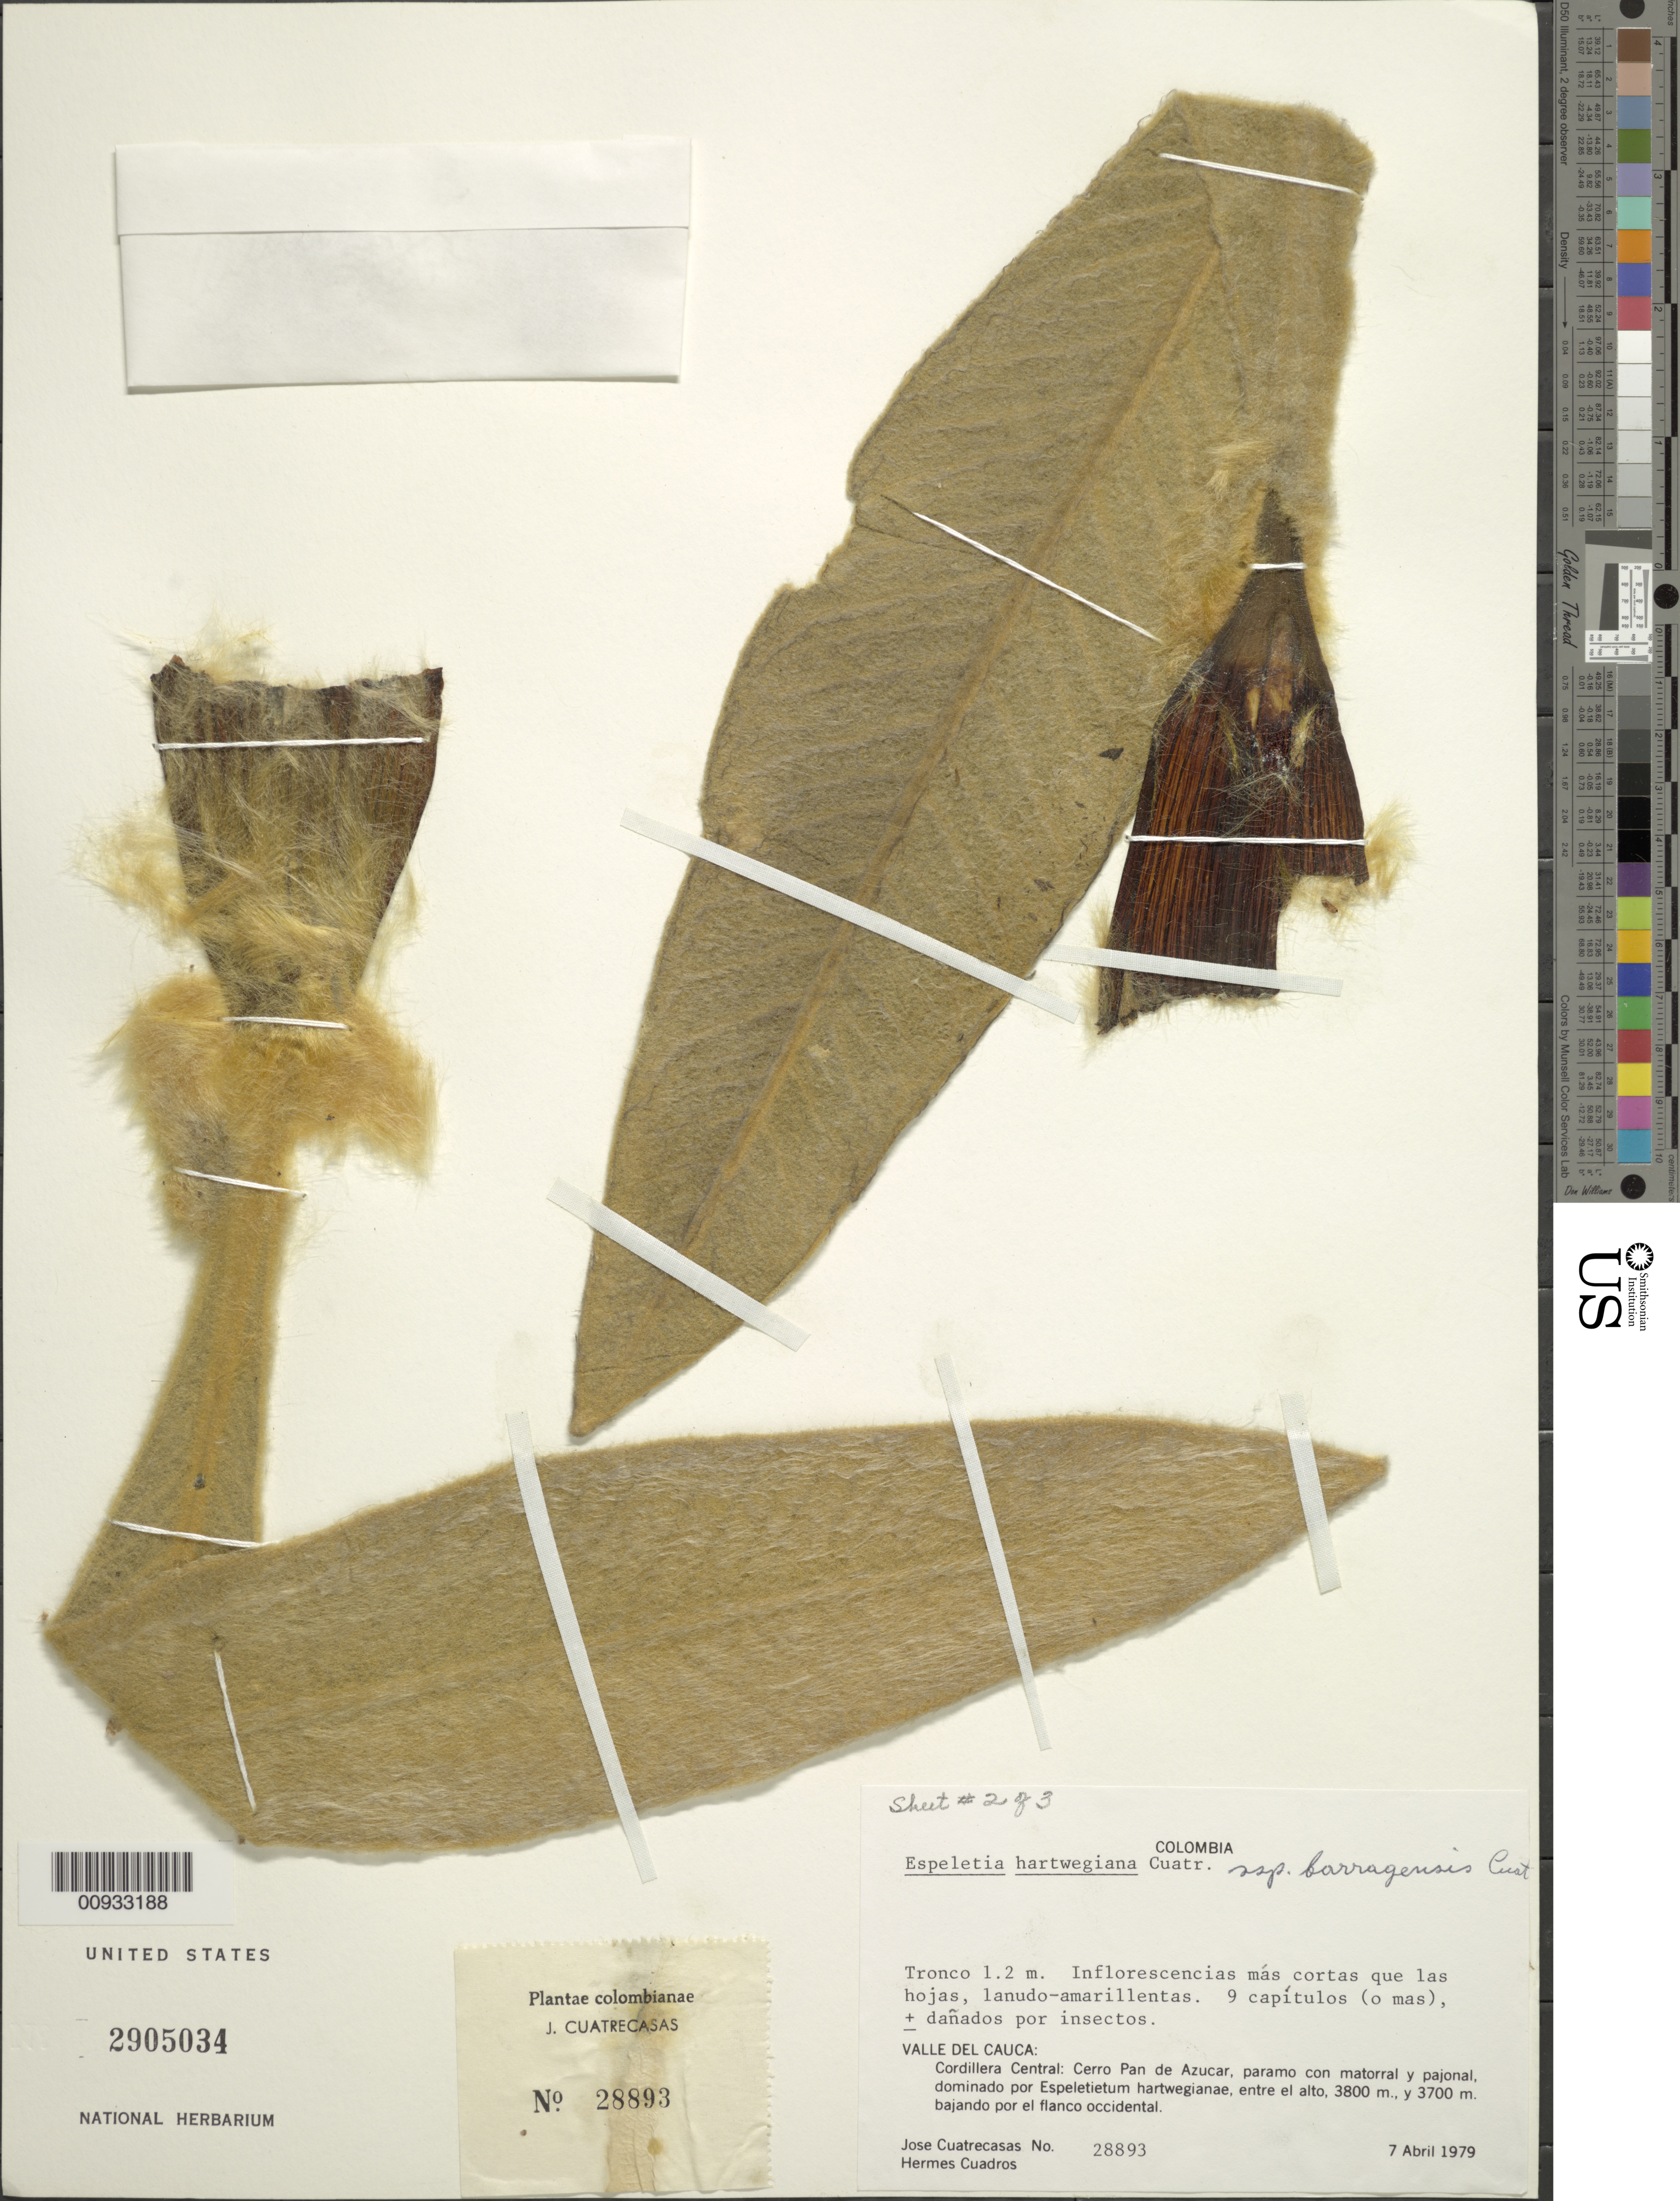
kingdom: Plantae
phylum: Tracheophyta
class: Magnoliopsida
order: Asterales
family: Asteraceae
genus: Espeletia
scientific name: Espeletia hartwegiana subsp. barragensis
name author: Cuatrec.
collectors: J. Cuatrecasas & H. Cuadros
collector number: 28893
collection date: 1979-04-07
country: Colombia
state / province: Valle del Cauca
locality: Cordillera Central: Cerro Pan de Azucar, paramo con matorral y pajonal dominado, entre el alto, bajando por el flanco occidental.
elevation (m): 3700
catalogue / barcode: US 2905034